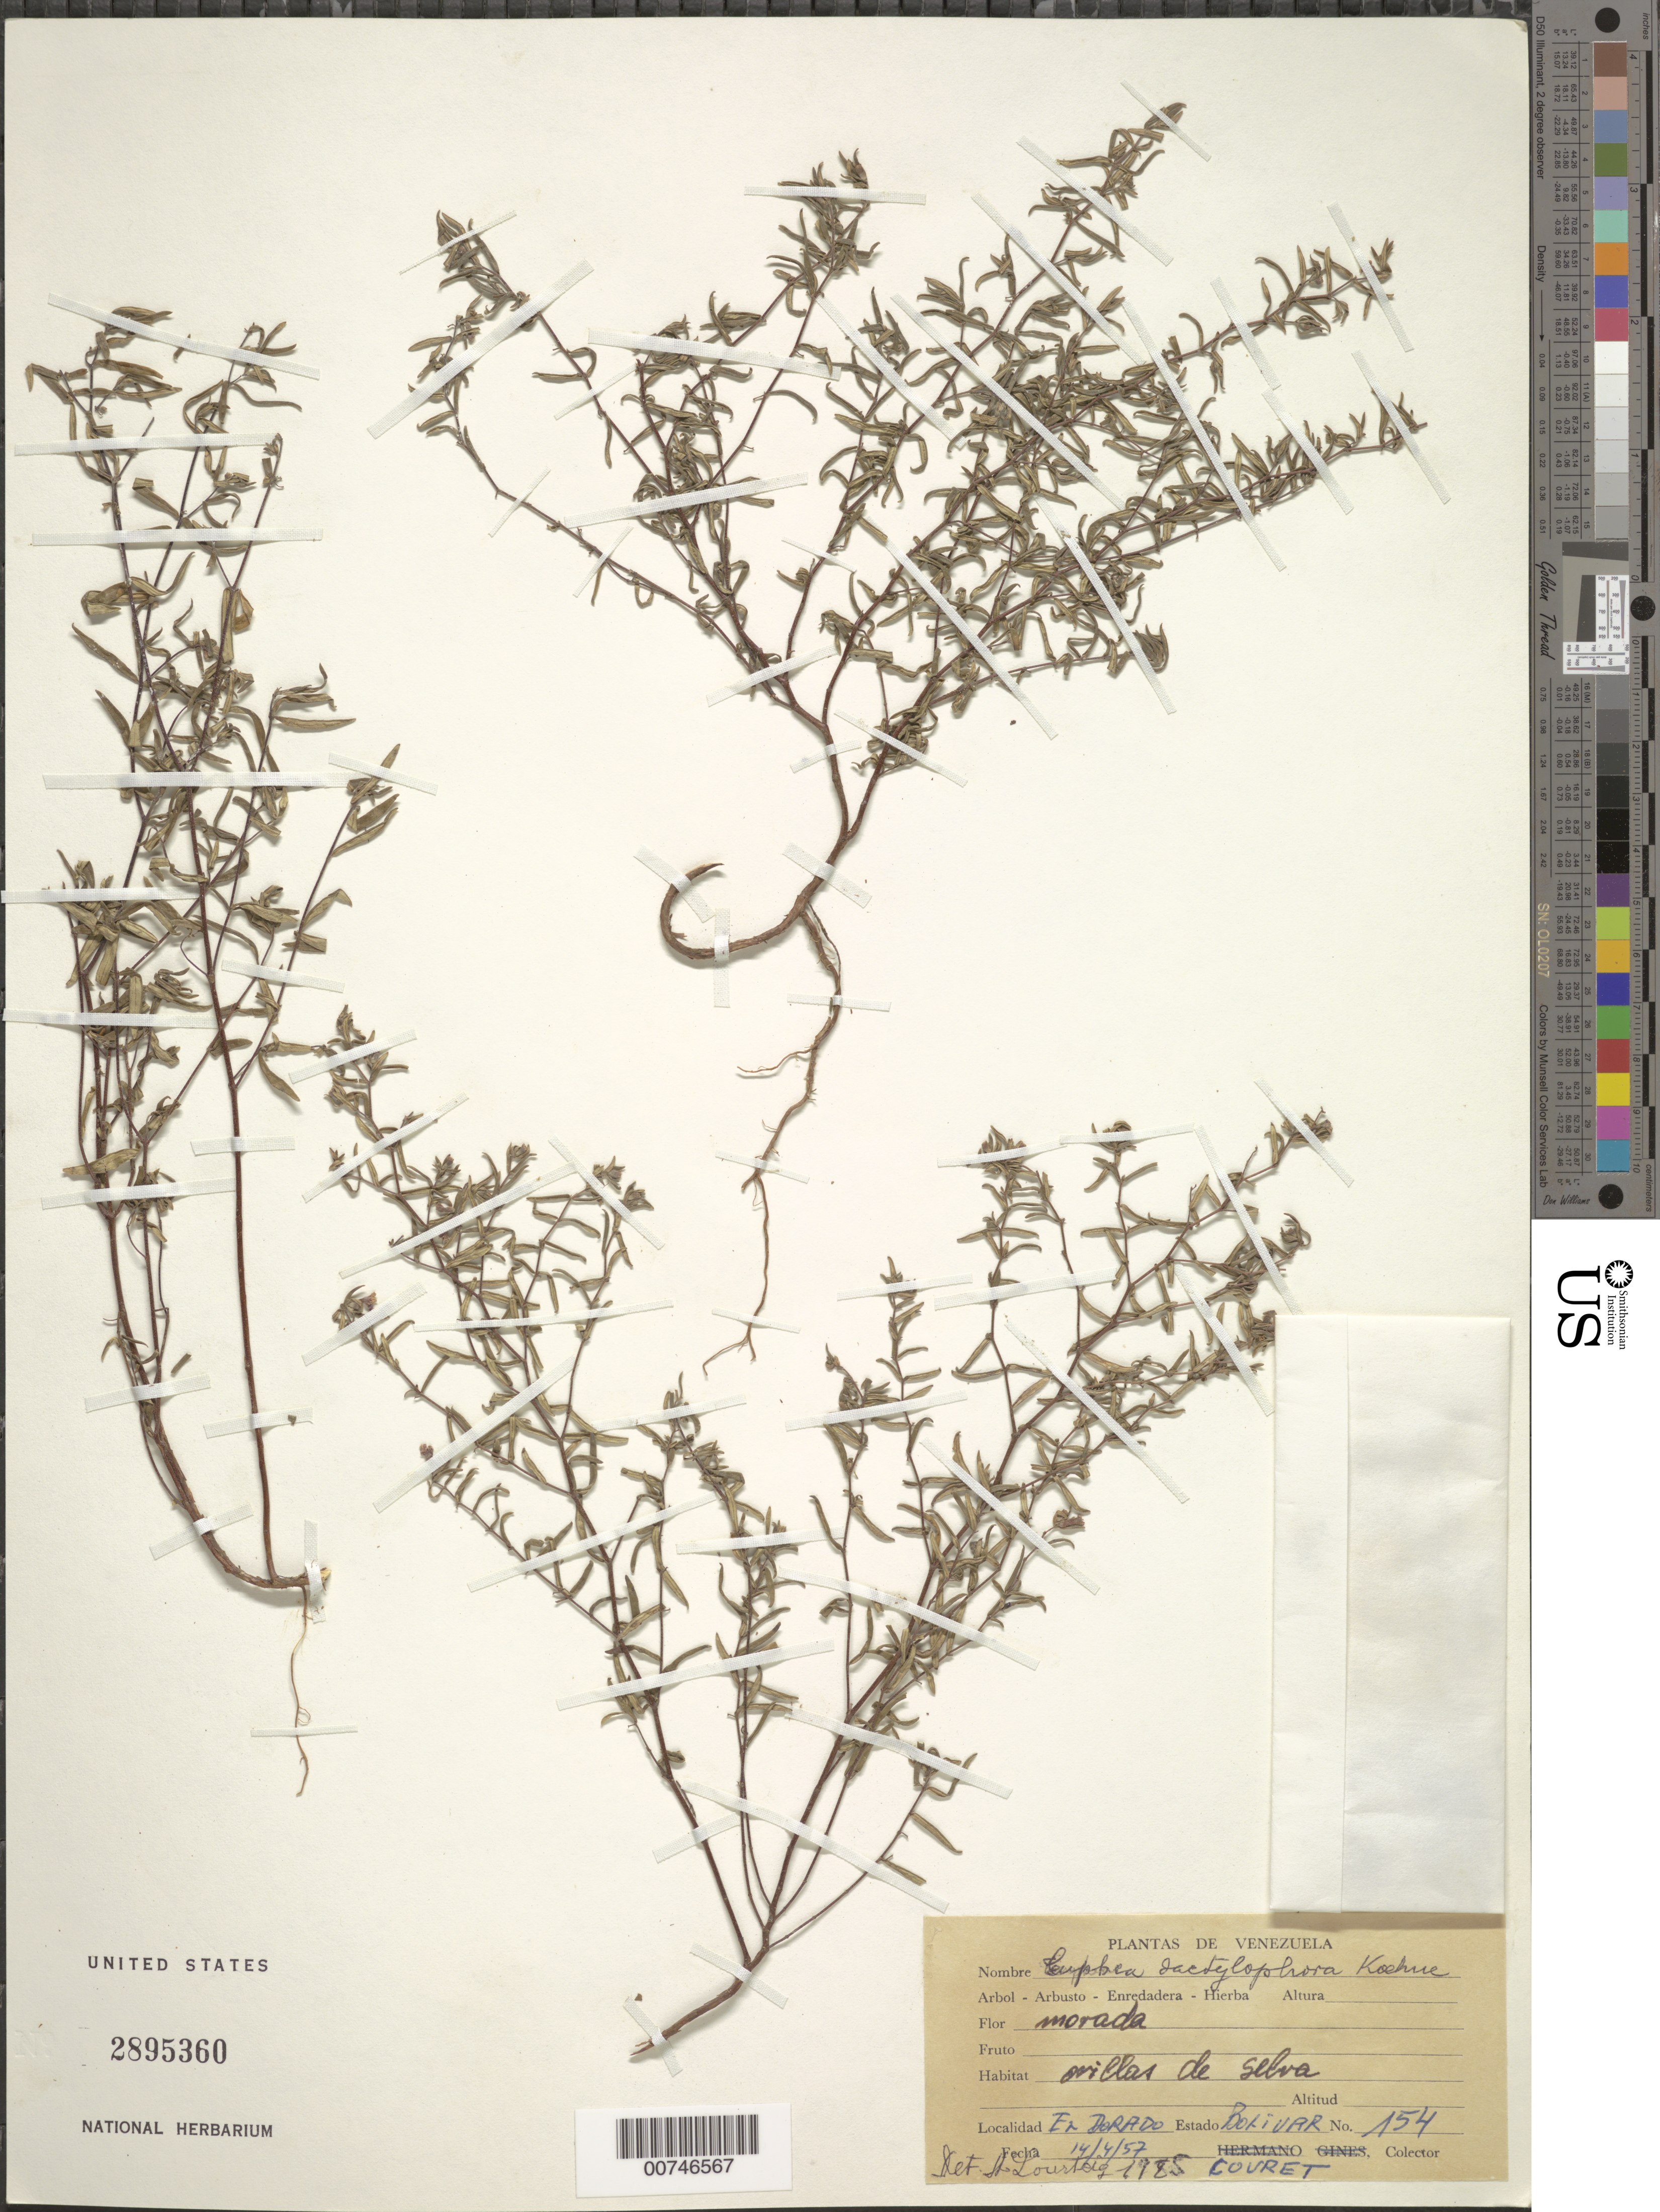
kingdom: Plantae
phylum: Tracheophyta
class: Magnoliopsida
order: Myrtales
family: Lythraceae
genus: Cuphea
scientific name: Cuphea dactylophora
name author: Koehne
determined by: Lourteig, A.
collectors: -. Couret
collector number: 154 a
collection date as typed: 14-Apr-57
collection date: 1957-04-14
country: Venezuela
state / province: Bolívar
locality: El Dorado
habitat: Orilla de la selva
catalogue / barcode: US 2895360